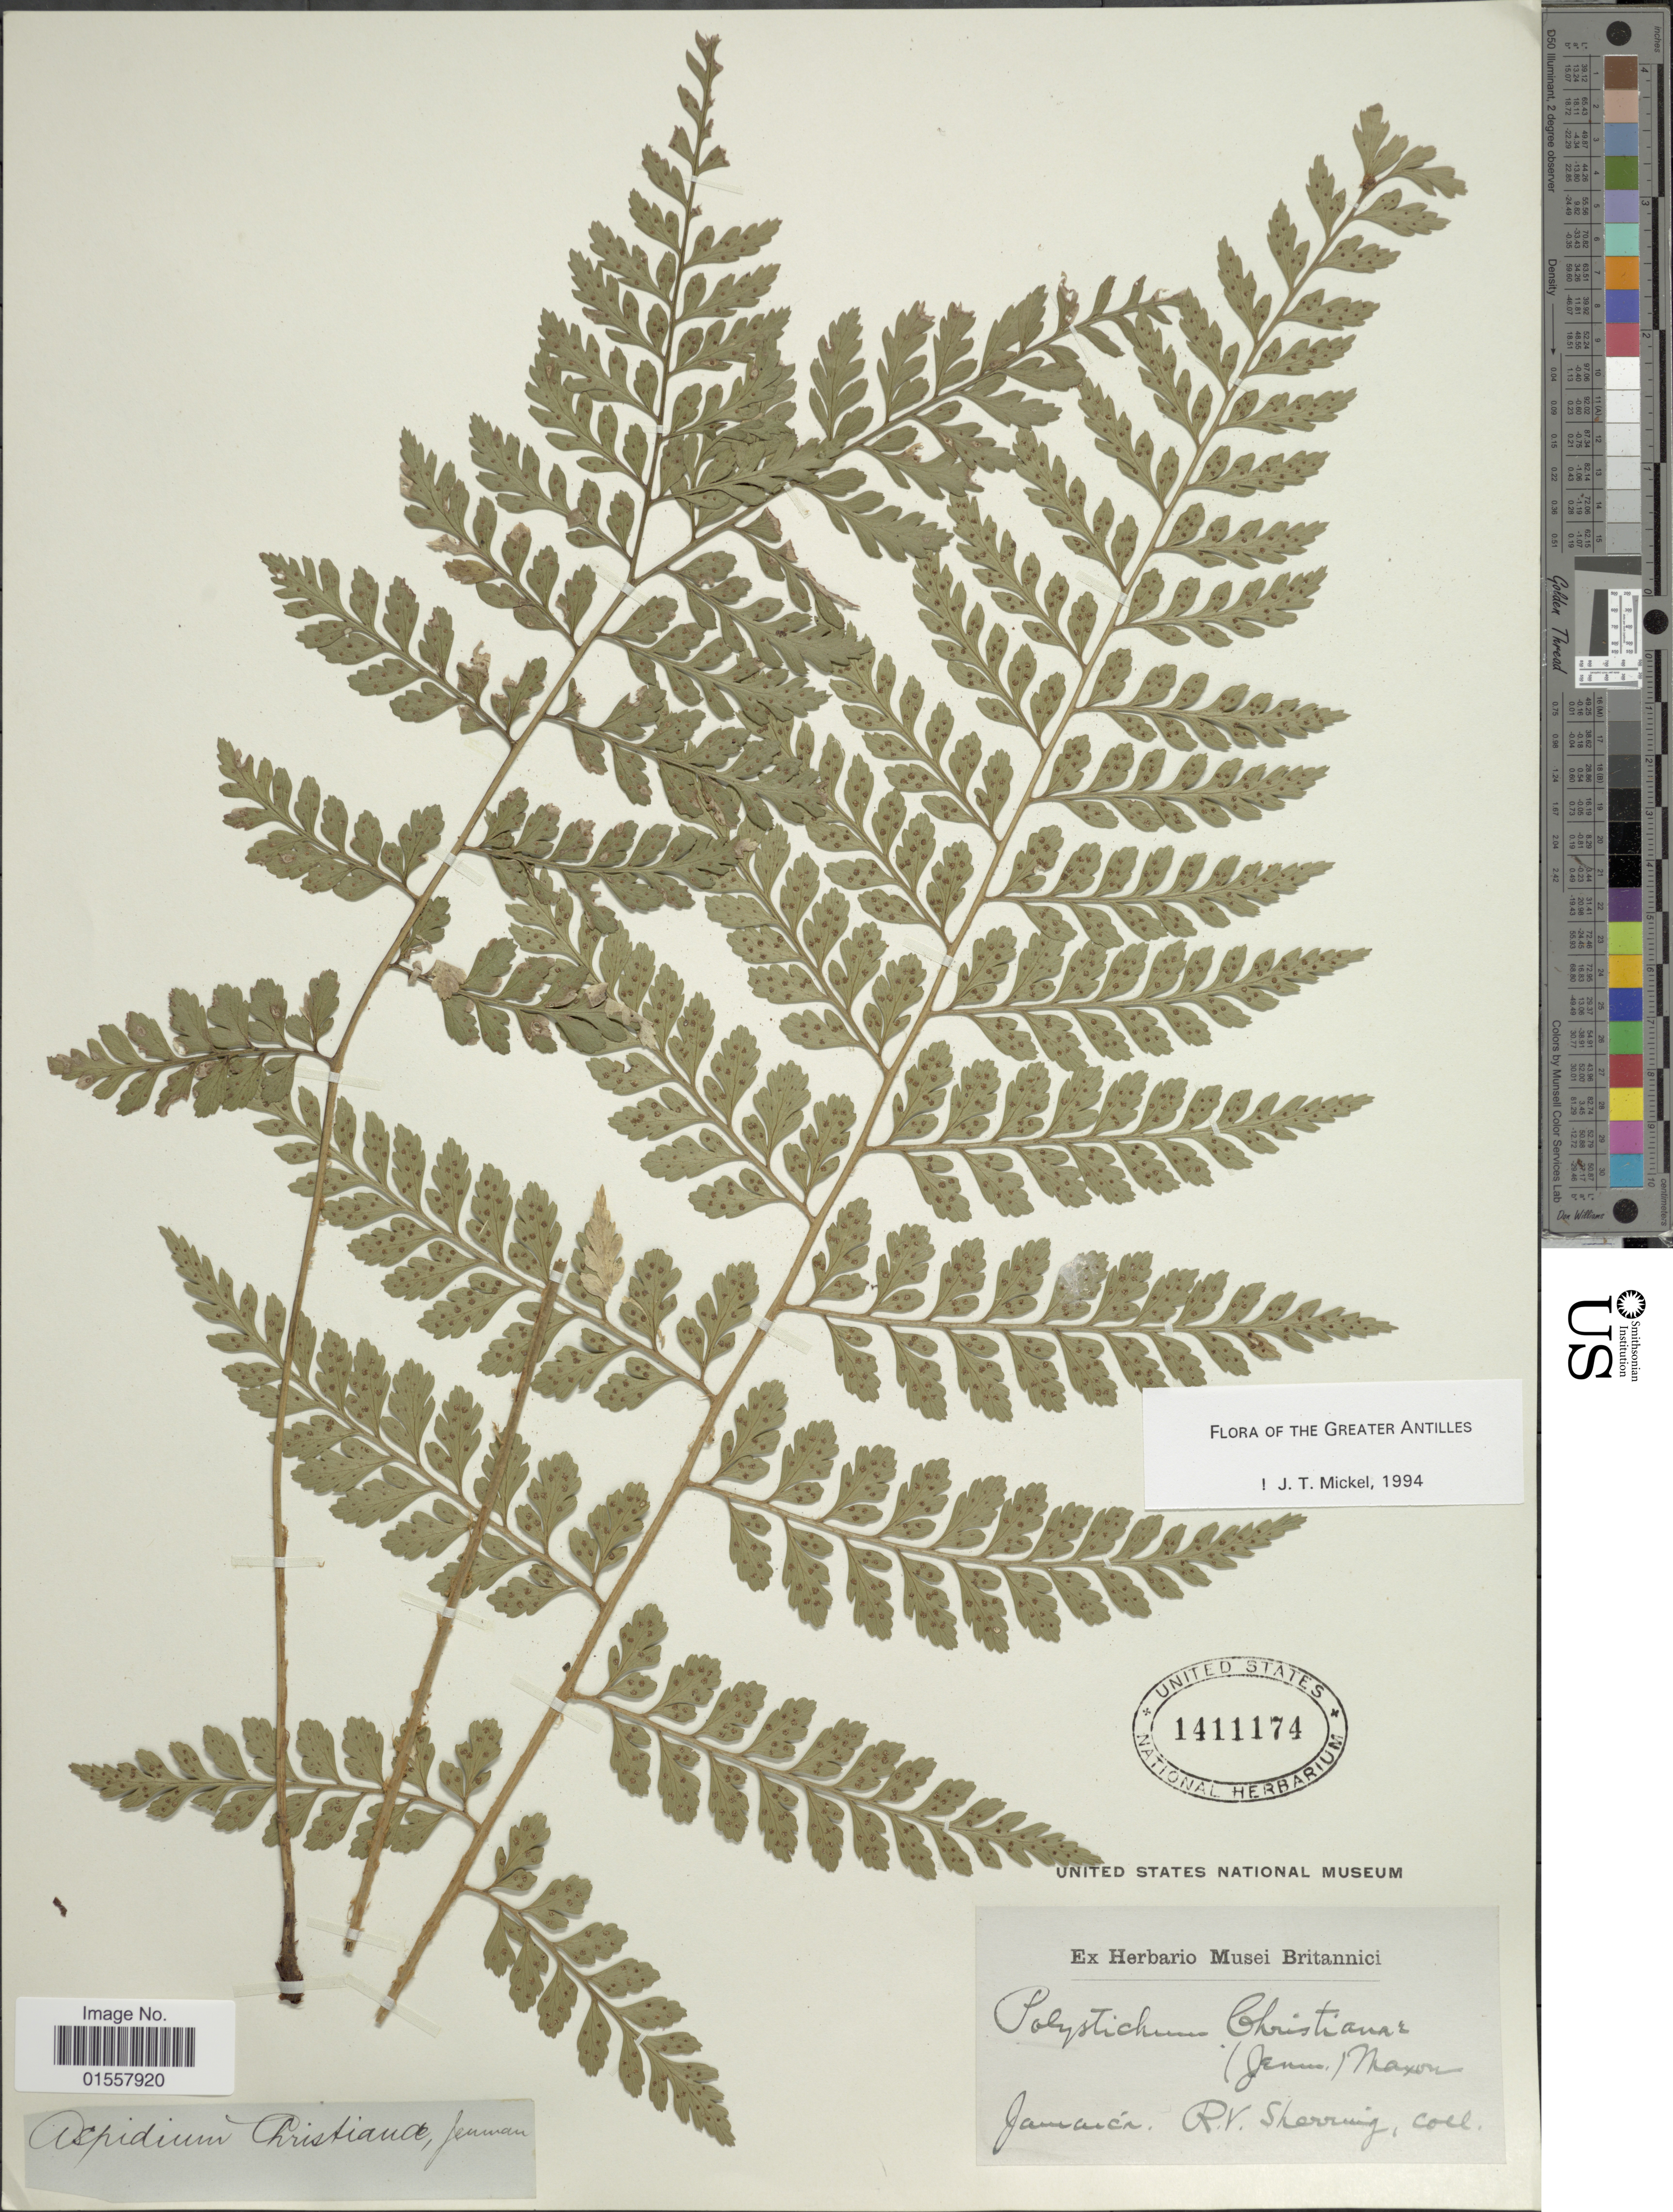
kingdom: Plantae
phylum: Tracheophyta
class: Polypodiopsida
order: Polypodiales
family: Dryopteridaceae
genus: Polystichum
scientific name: Polystichum christianae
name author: (Jenman) Underw. & Maxon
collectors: R. Sherring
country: Jamaica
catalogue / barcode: US 1411174